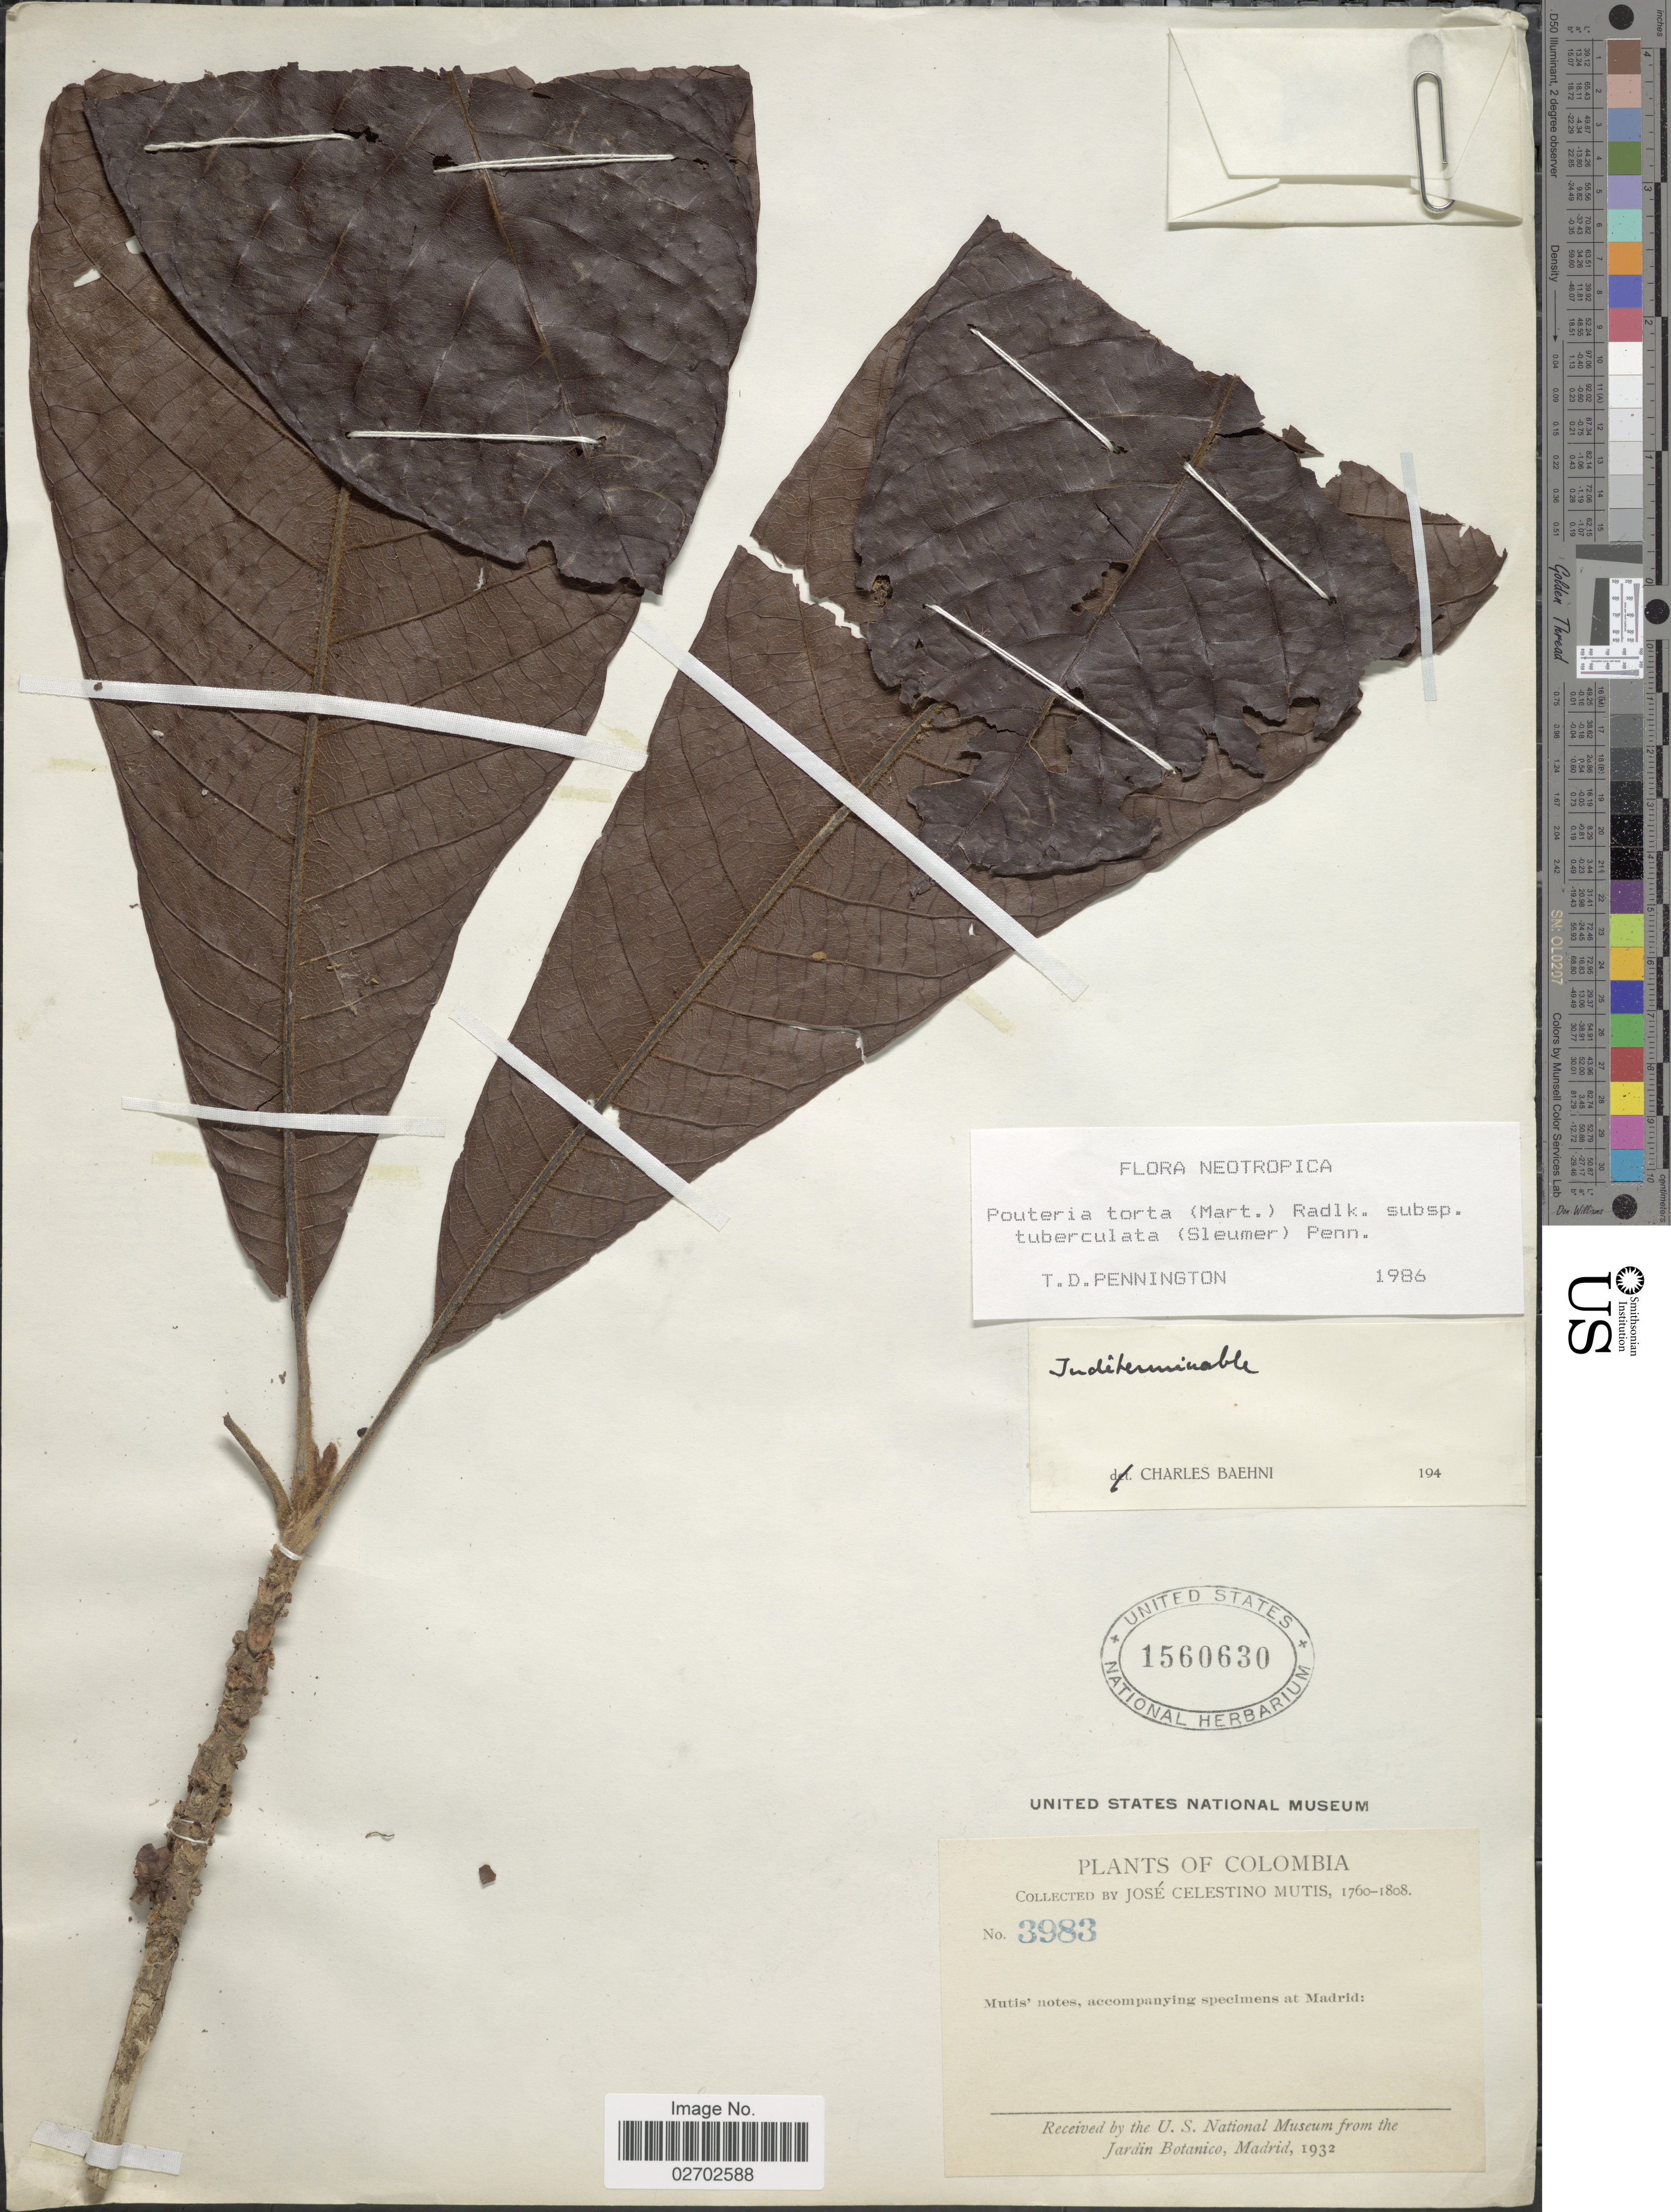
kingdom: Plantae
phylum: Tracheophyta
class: Magnoliopsida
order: Ericales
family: Sapotaceae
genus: Pouteria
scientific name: Pouteria torta subsp. tuberculata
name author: (Sleumer) T.D. Penn.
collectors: J. C. B. Mutis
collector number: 3983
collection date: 1760/1808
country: Colombia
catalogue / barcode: US 1560630